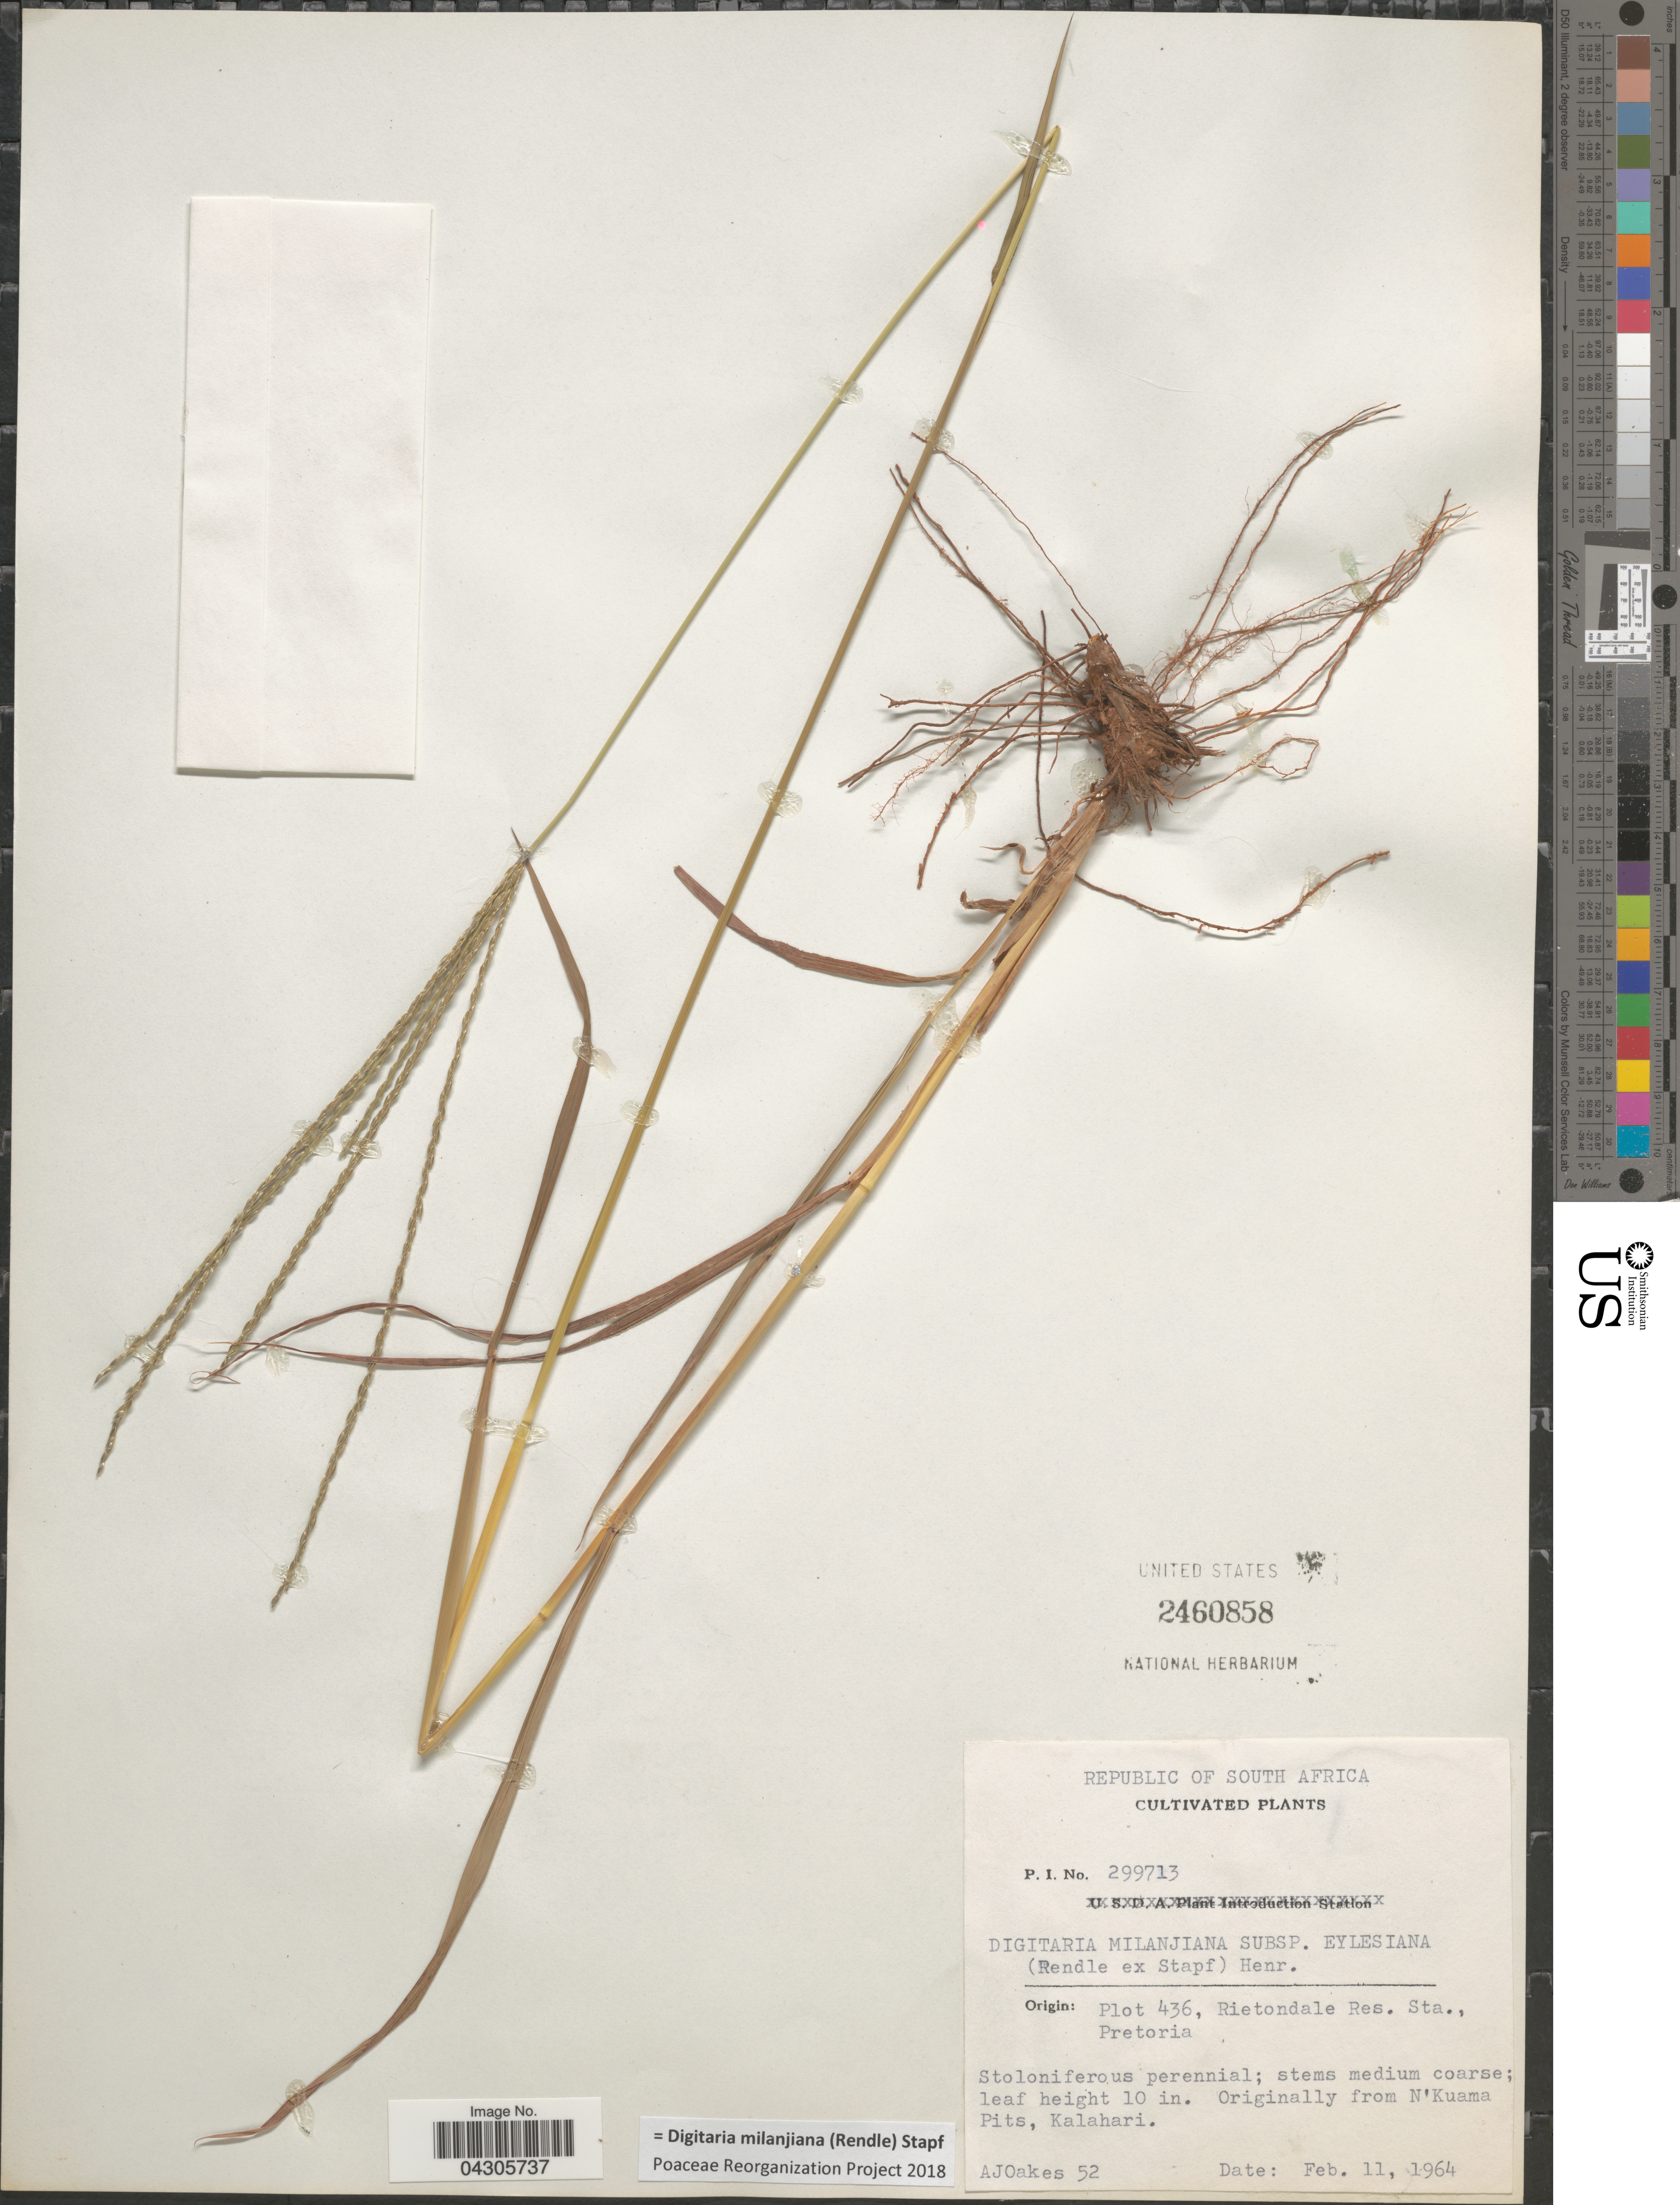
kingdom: Plantae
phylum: Tracheophyta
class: Liliopsida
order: Poales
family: Poaceae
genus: Digitaria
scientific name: Digitaria milanjiana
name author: (Rendle) Stapf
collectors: A. Oakes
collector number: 52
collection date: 1964-02-11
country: South Africa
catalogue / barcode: US 2460858